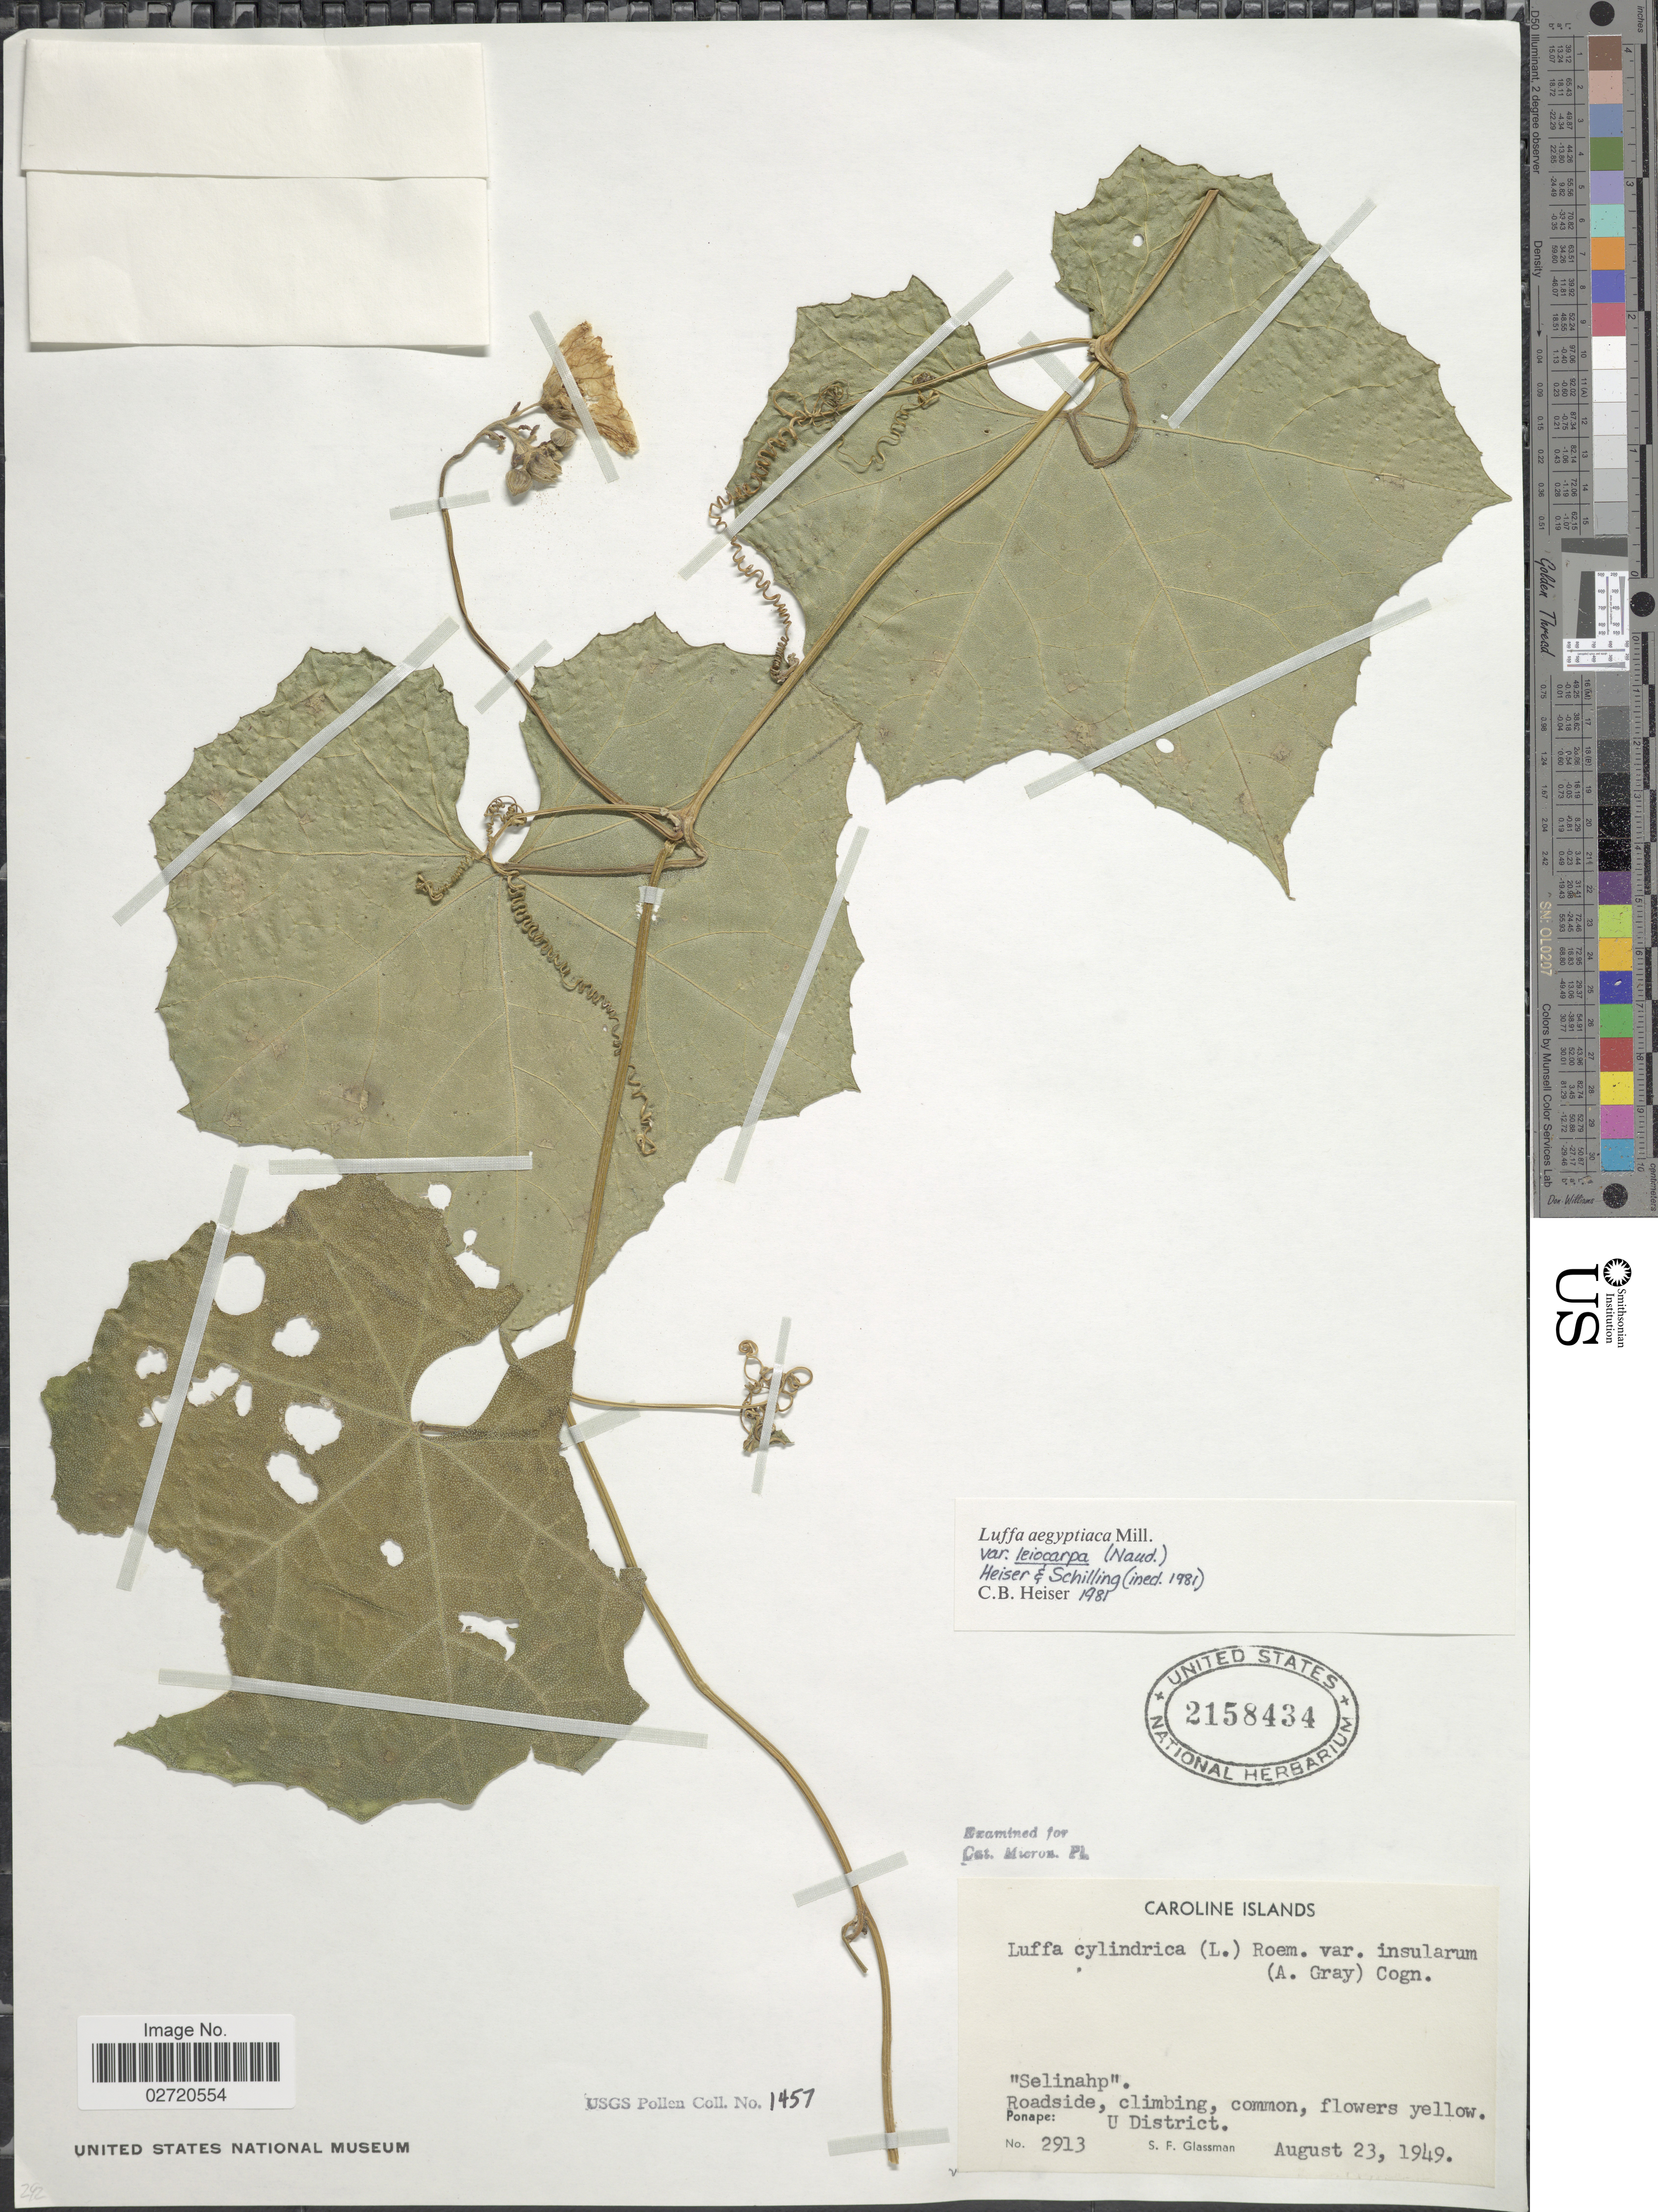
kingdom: Plantae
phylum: Tracheophyta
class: Magnoliopsida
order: Cucurbitales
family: Cucurbitaceae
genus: Luffa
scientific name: Luffa aegyptiaca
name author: Mill.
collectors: S. F. Glassman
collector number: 2913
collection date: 1949-08-23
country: Micronesia, Federated States of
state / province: Pohnpei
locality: Caroline Islands. Ponape: U District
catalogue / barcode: US 2158434